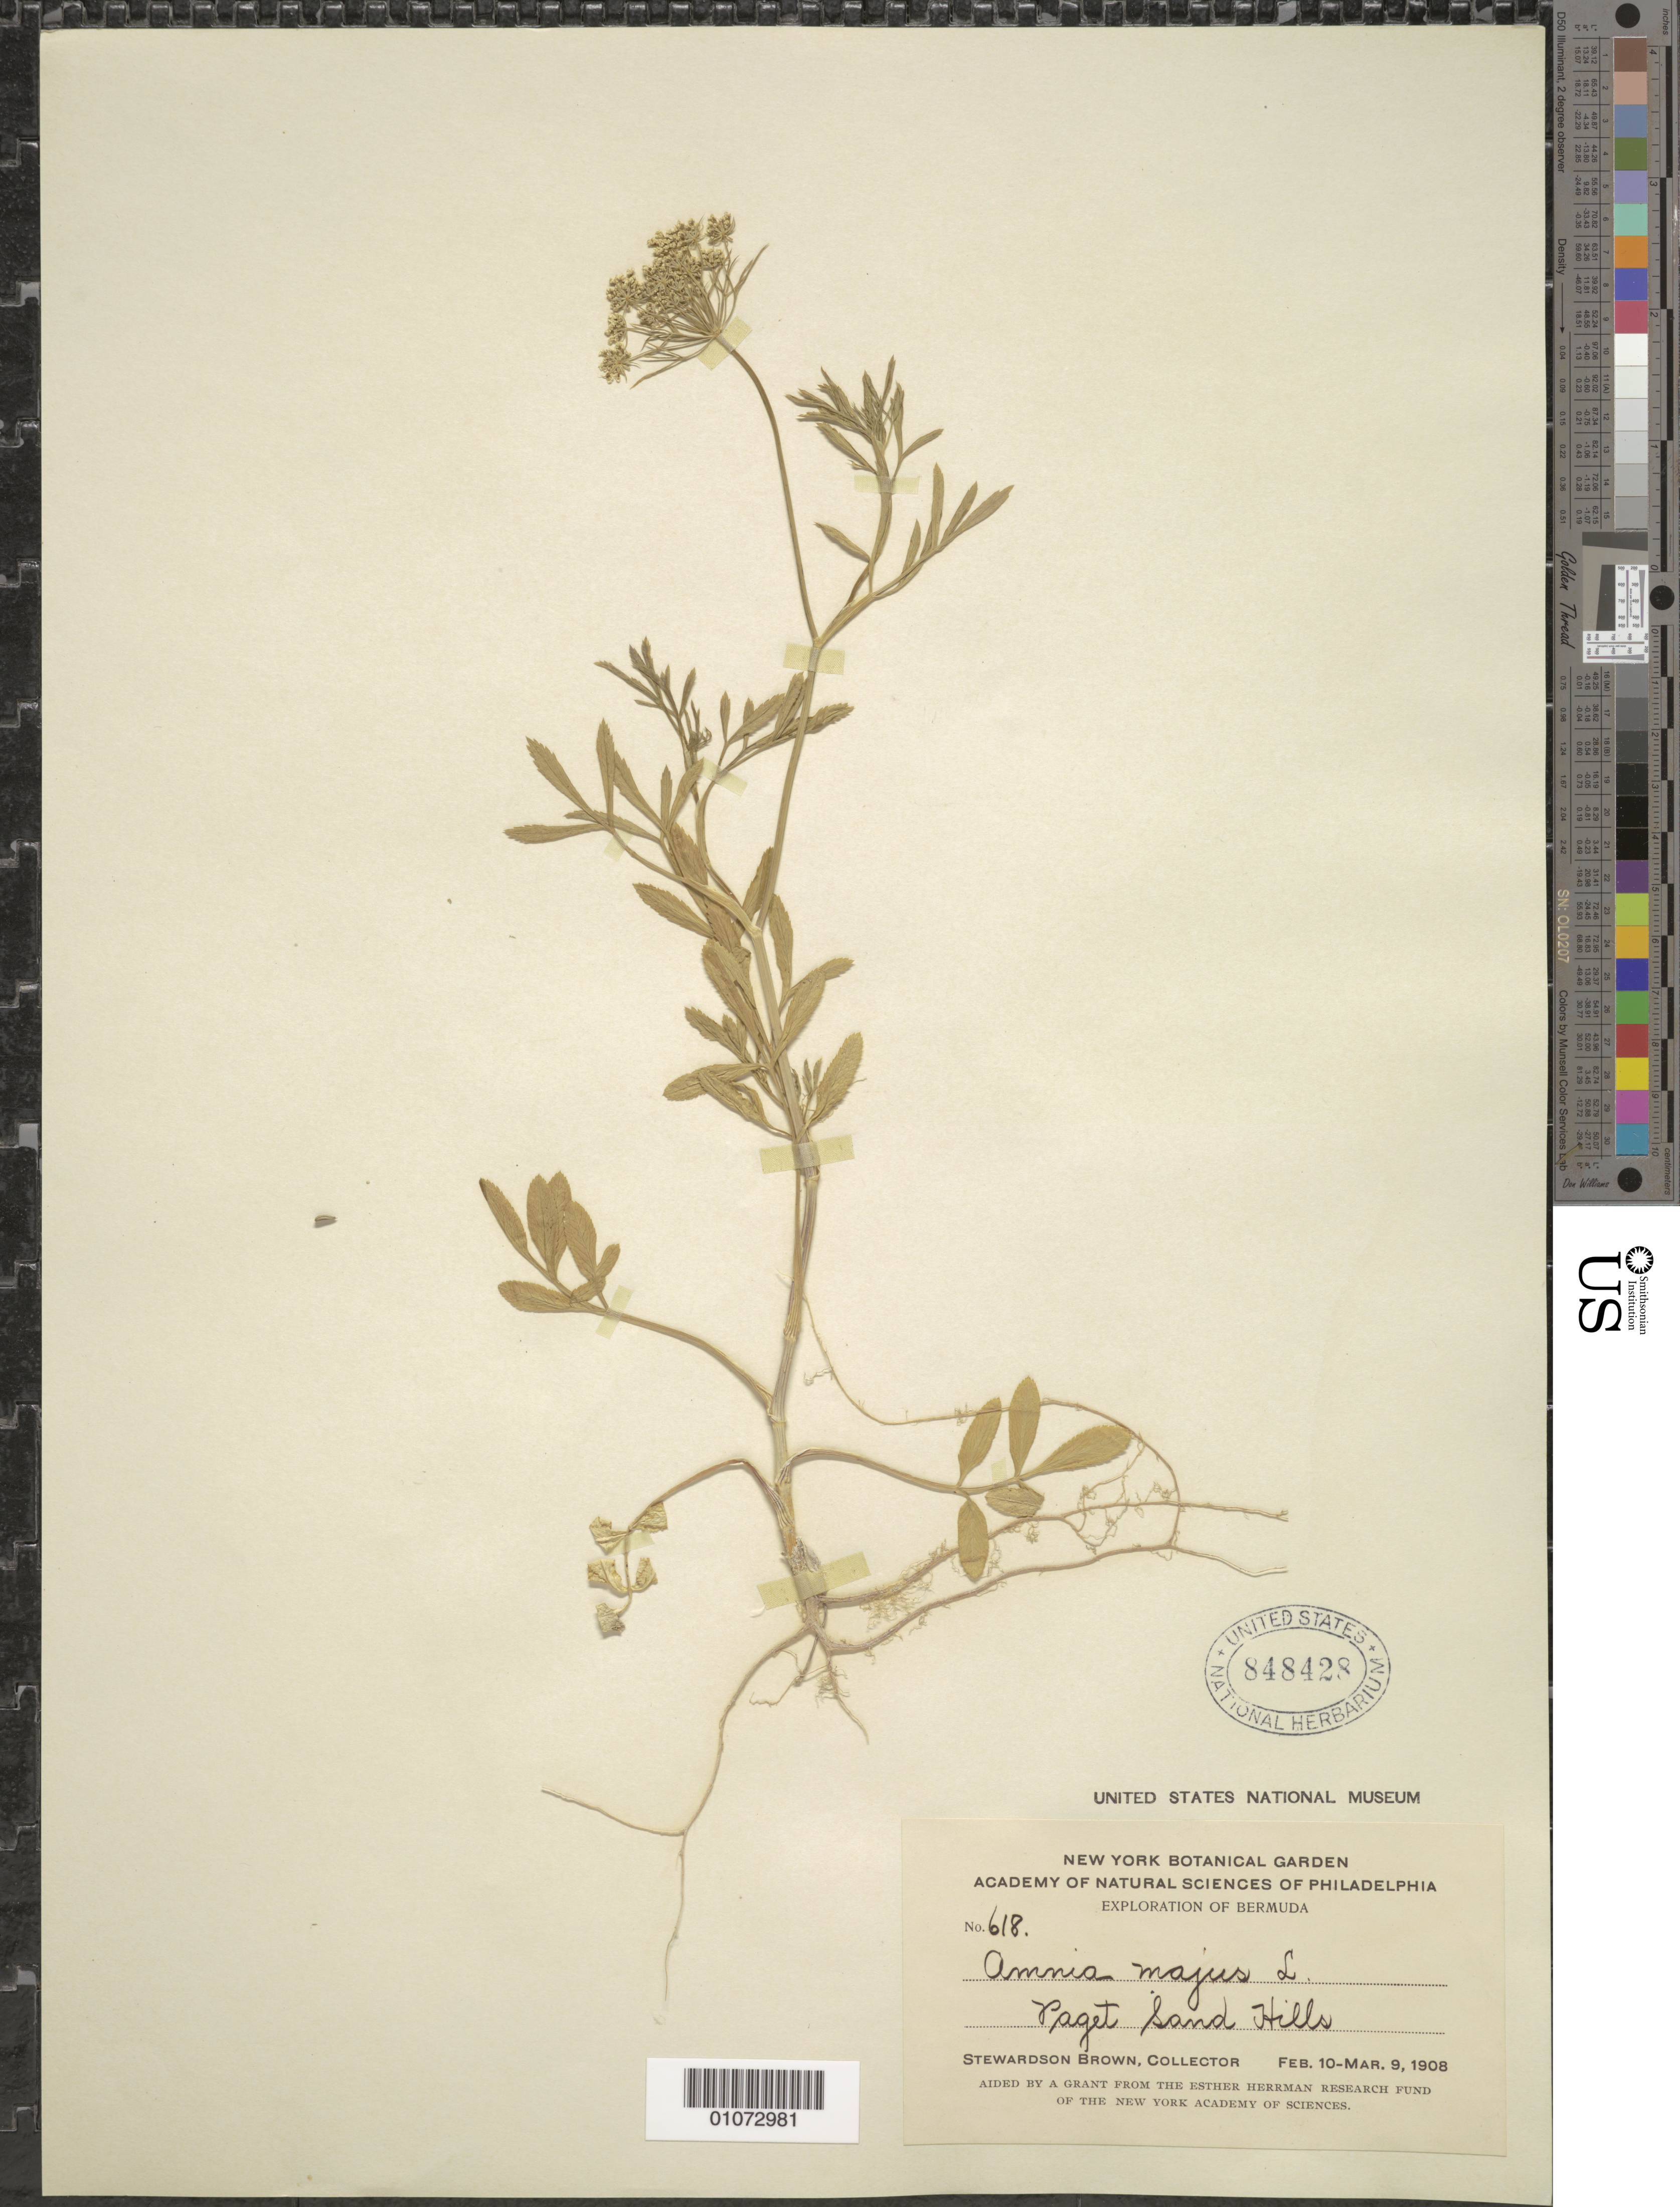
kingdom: Plantae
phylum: Tracheophyta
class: Magnoliopsida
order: Apiales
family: Apiaceae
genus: Ammi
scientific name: Ammi majus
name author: L.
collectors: S. Brown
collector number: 618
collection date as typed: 10 Feb 1908 to 09 Mar 1908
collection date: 1908-02-10/1908-03-09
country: Bermuda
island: Bermuda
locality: Paget Sand Hills.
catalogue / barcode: US 848428